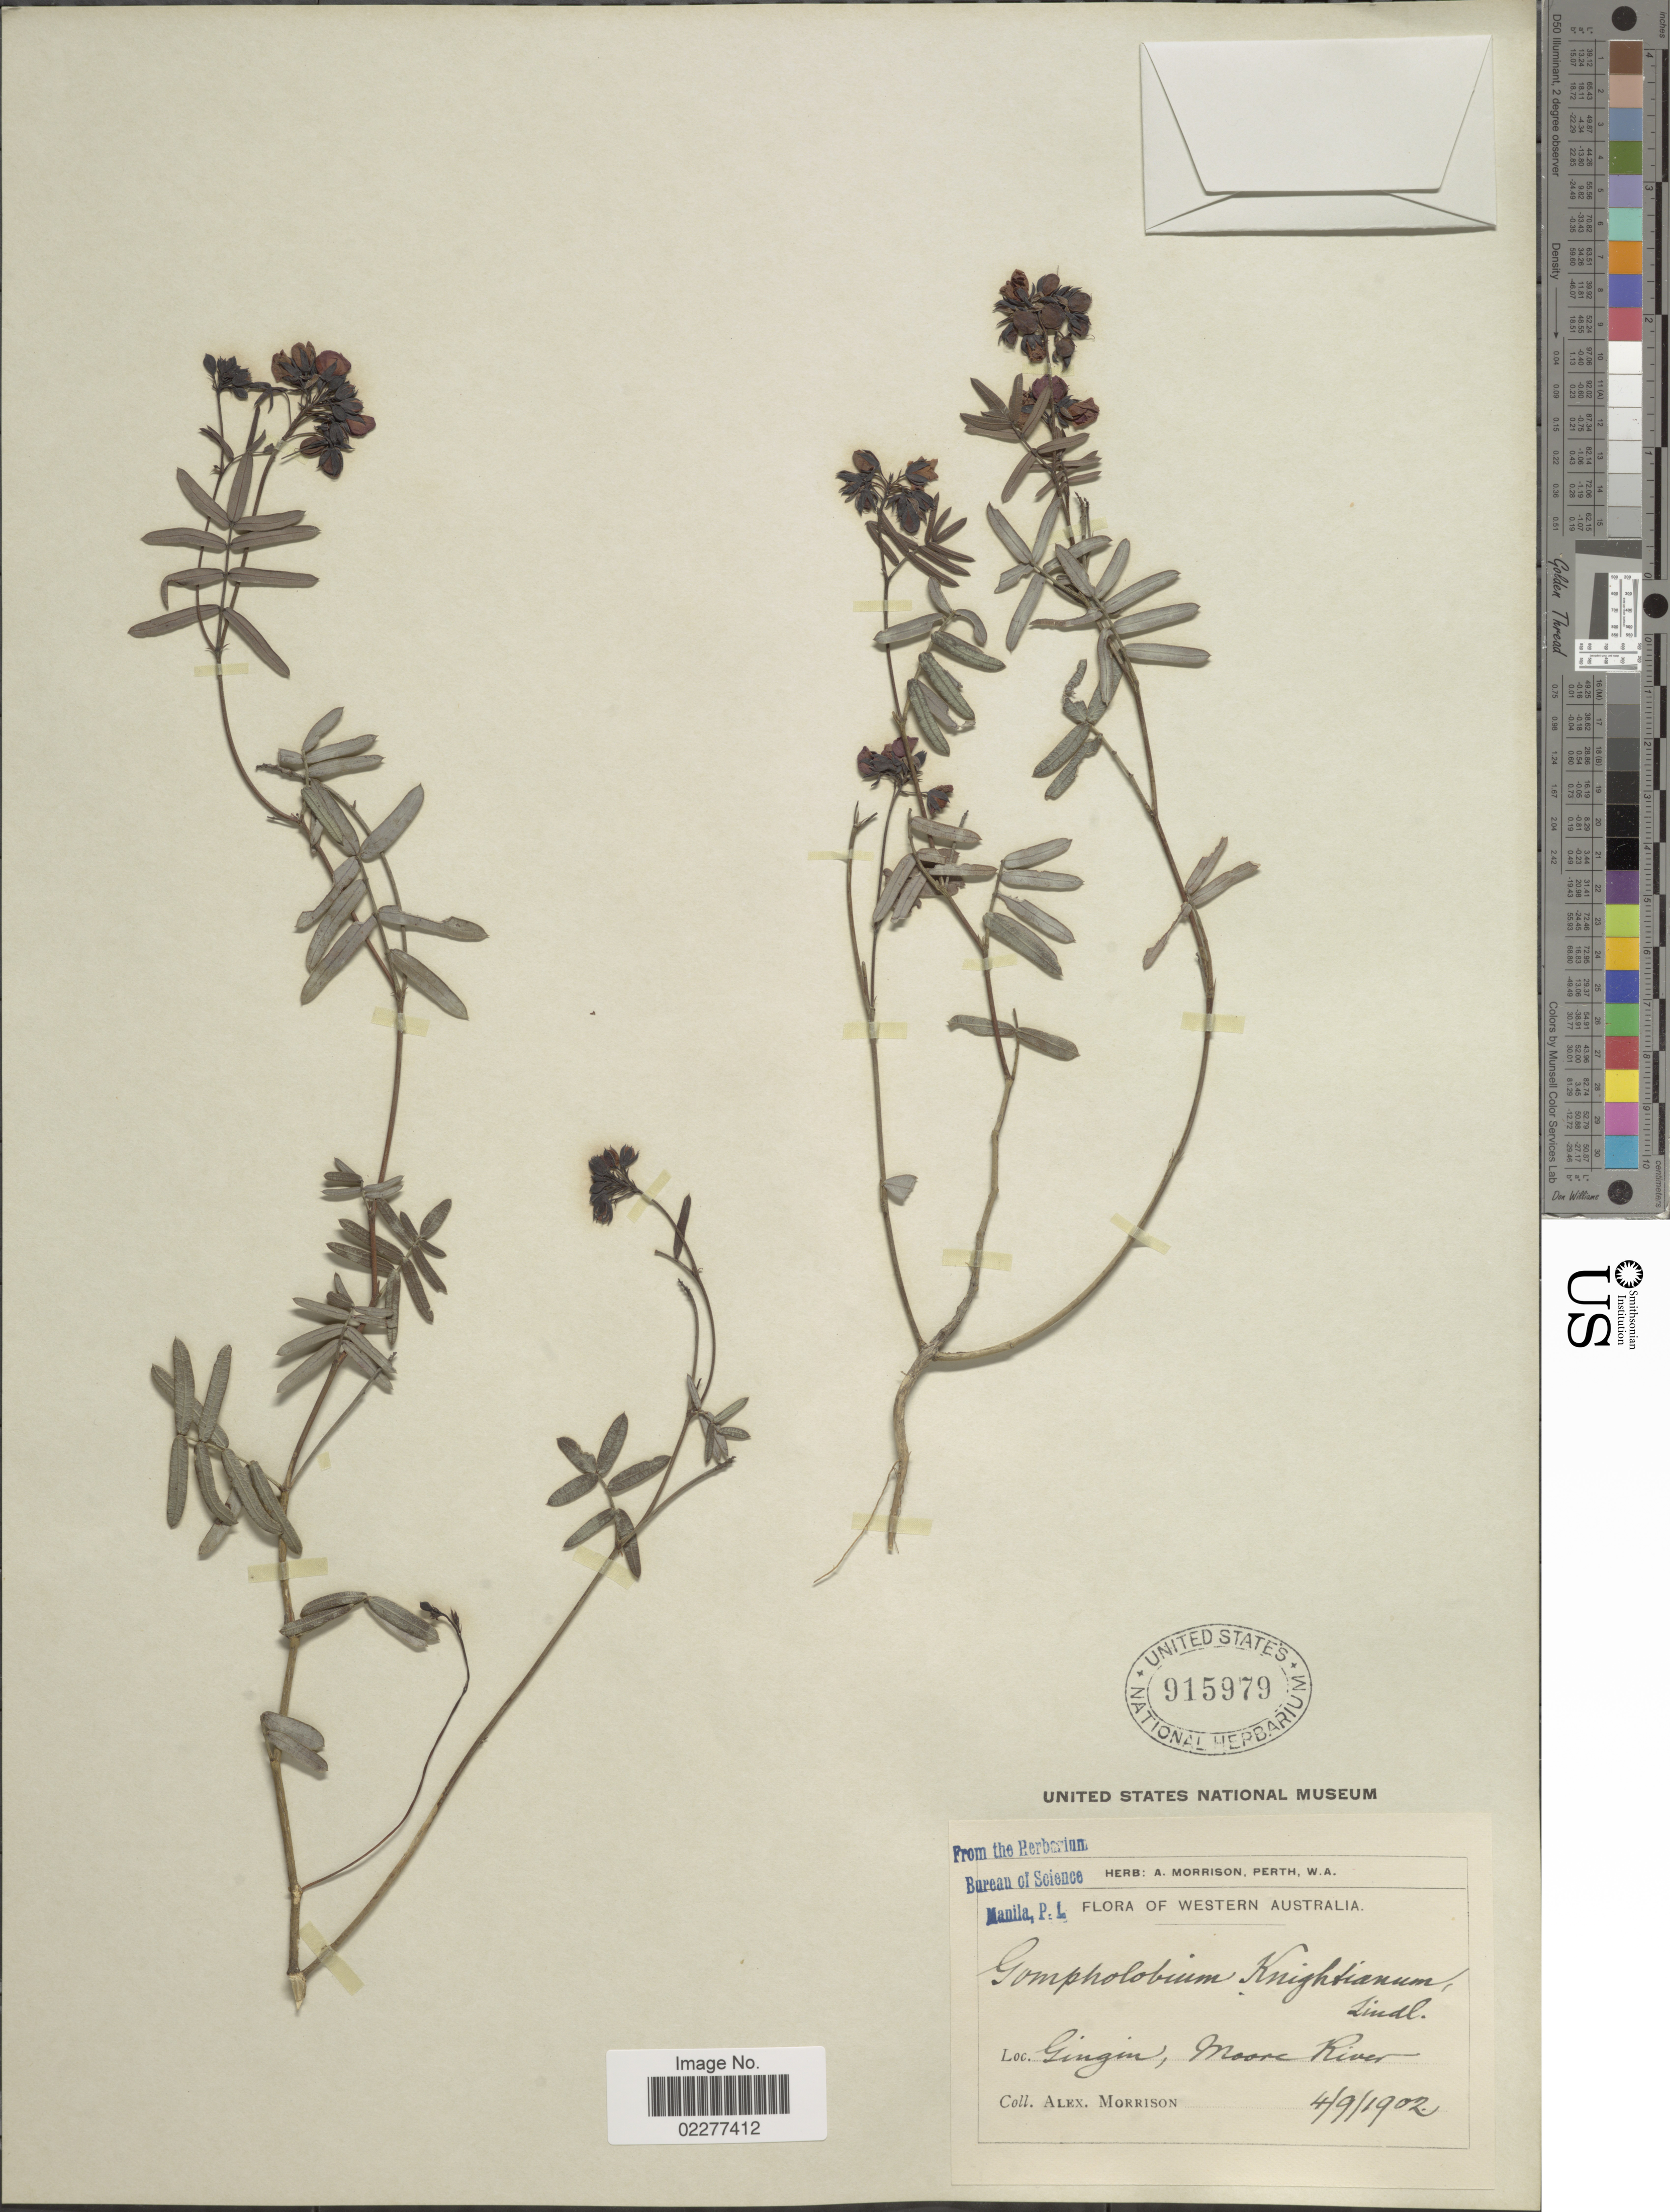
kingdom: Plantae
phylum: Tracheophyta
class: Magnoliopsida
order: Fabales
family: Fabaceae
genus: Gompholobium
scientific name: Gompholobium knightianum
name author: Lindl.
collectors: A. Morrison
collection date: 1902-09-04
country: Australia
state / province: Western Australia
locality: Gingin, Moore River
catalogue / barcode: US 915979